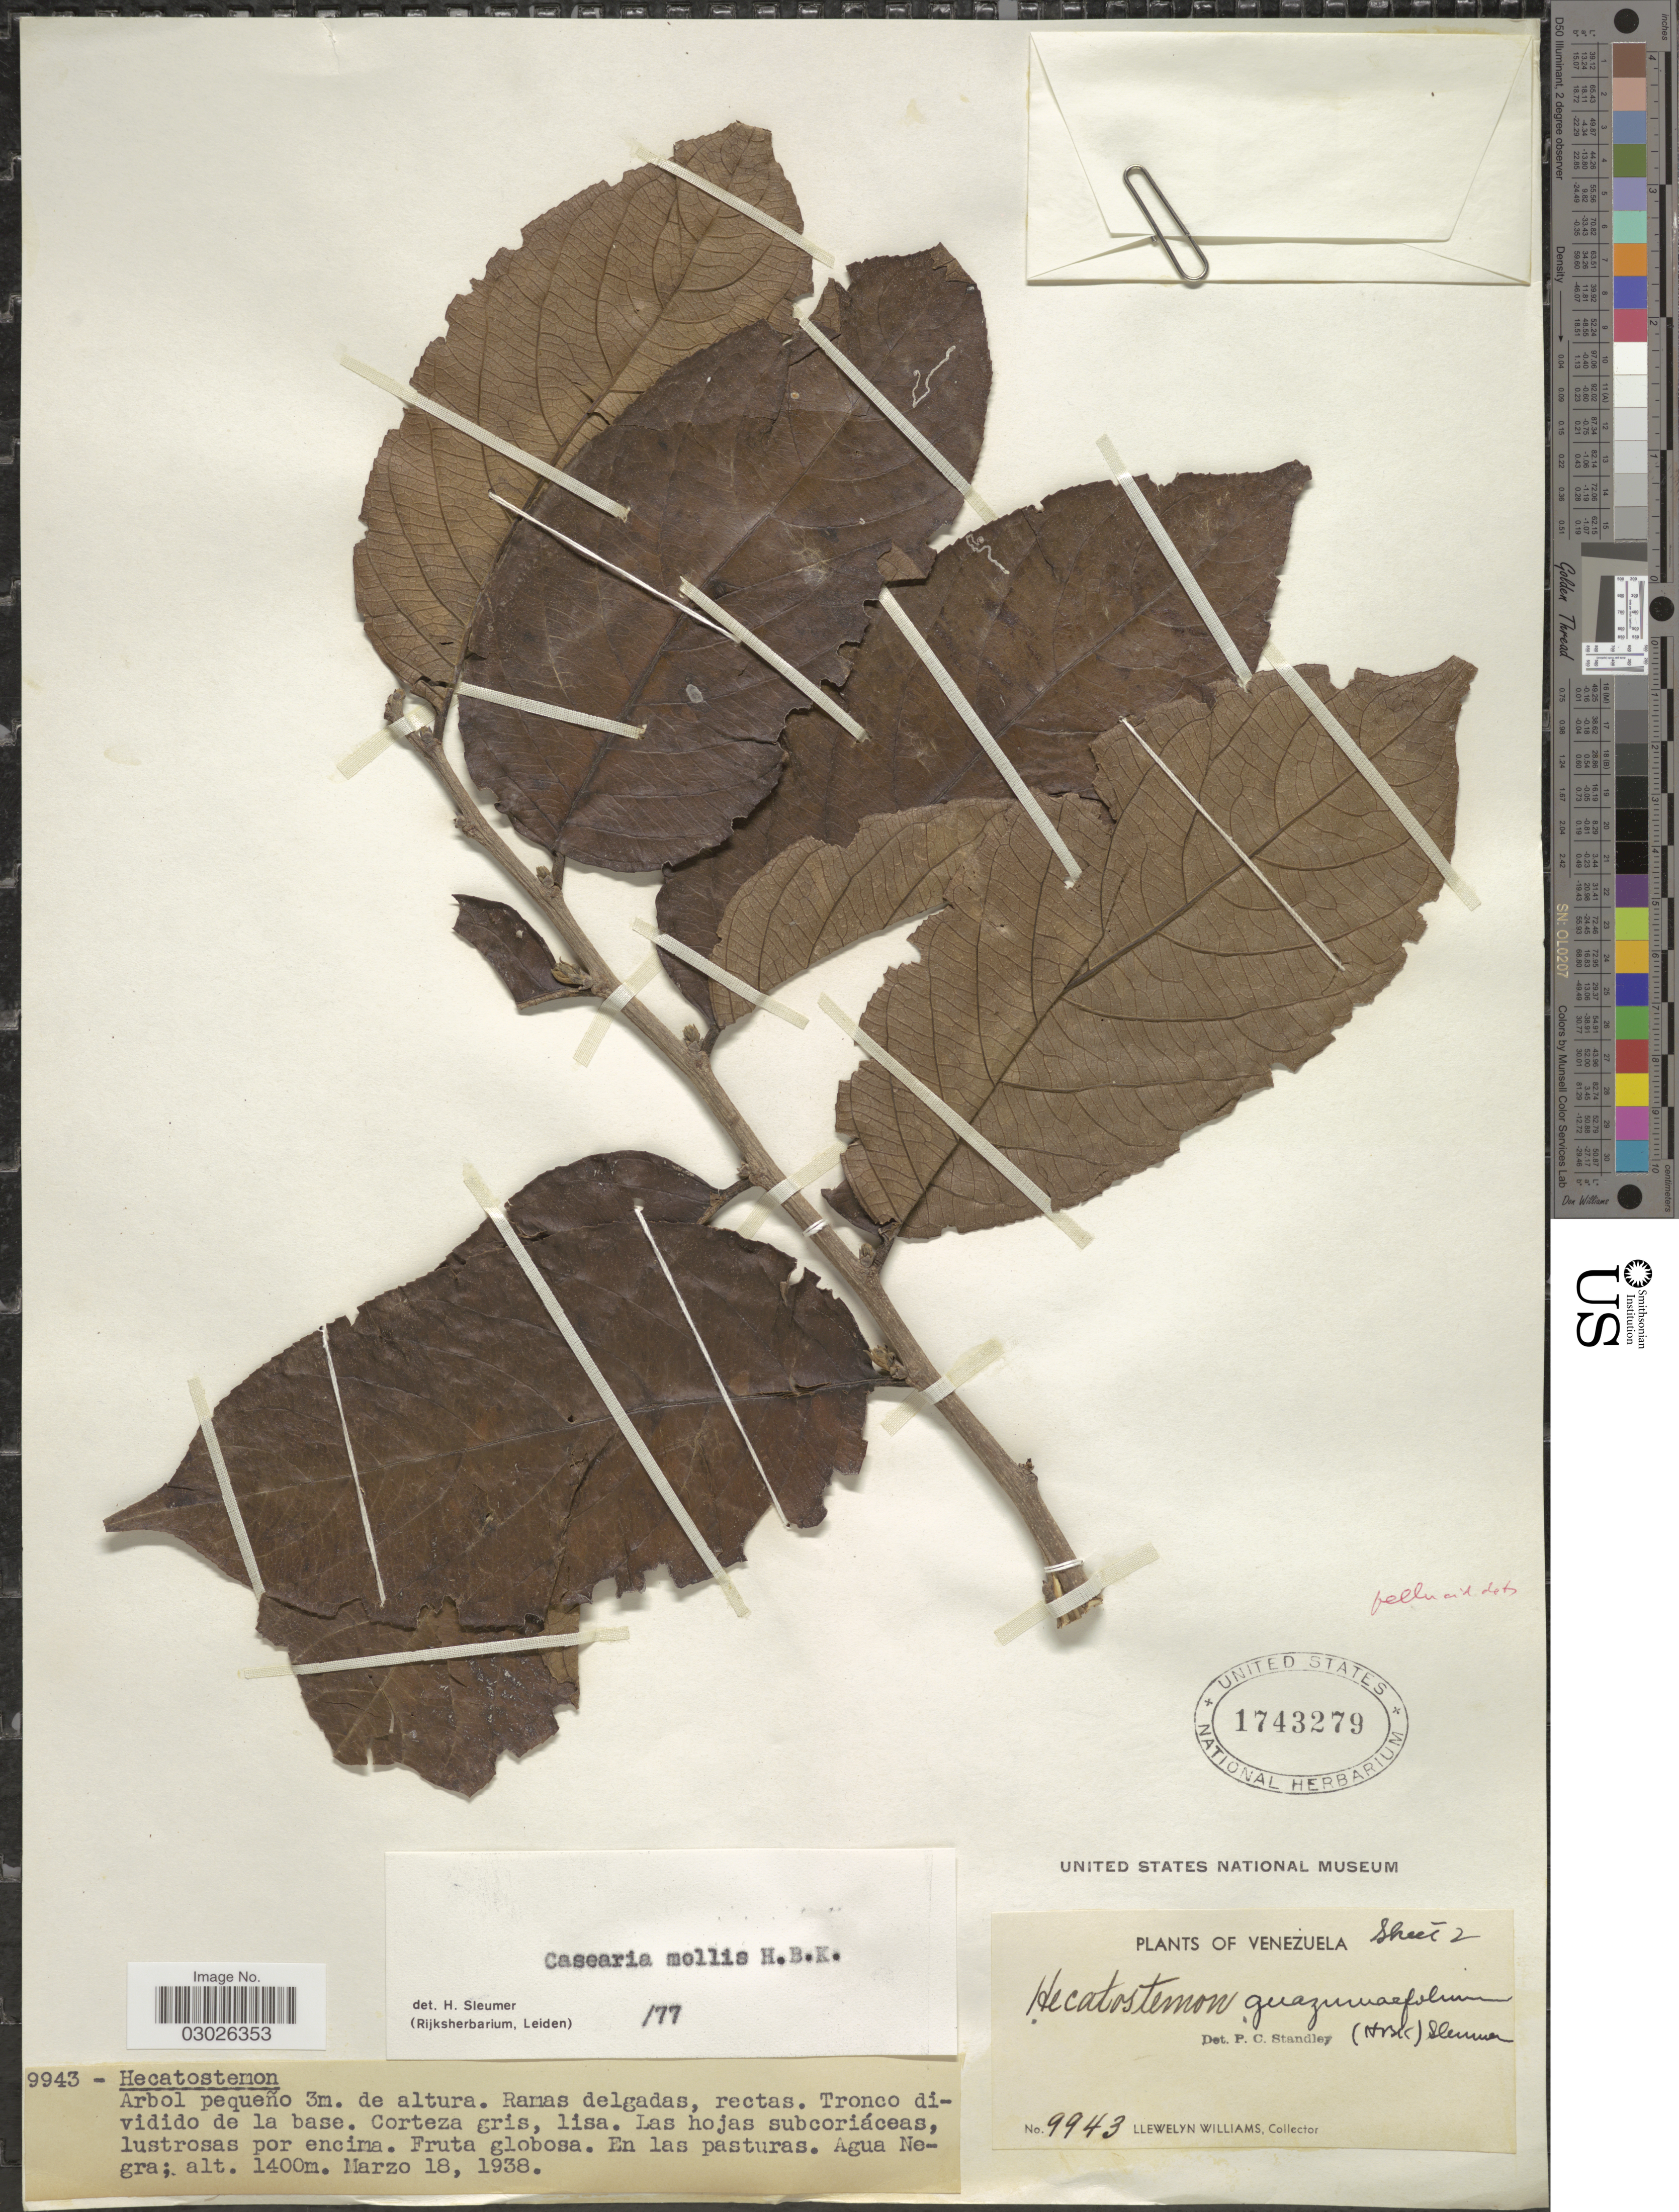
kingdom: Plantae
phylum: Tracheophyta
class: Magnoliopsida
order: Malpighiales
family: Salicaceae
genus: Casearia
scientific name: Casearia mollis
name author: Kunth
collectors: Ll. Williams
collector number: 9943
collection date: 1938-03-18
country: Venezuela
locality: Agua Negra.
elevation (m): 1400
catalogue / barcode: US 1743279